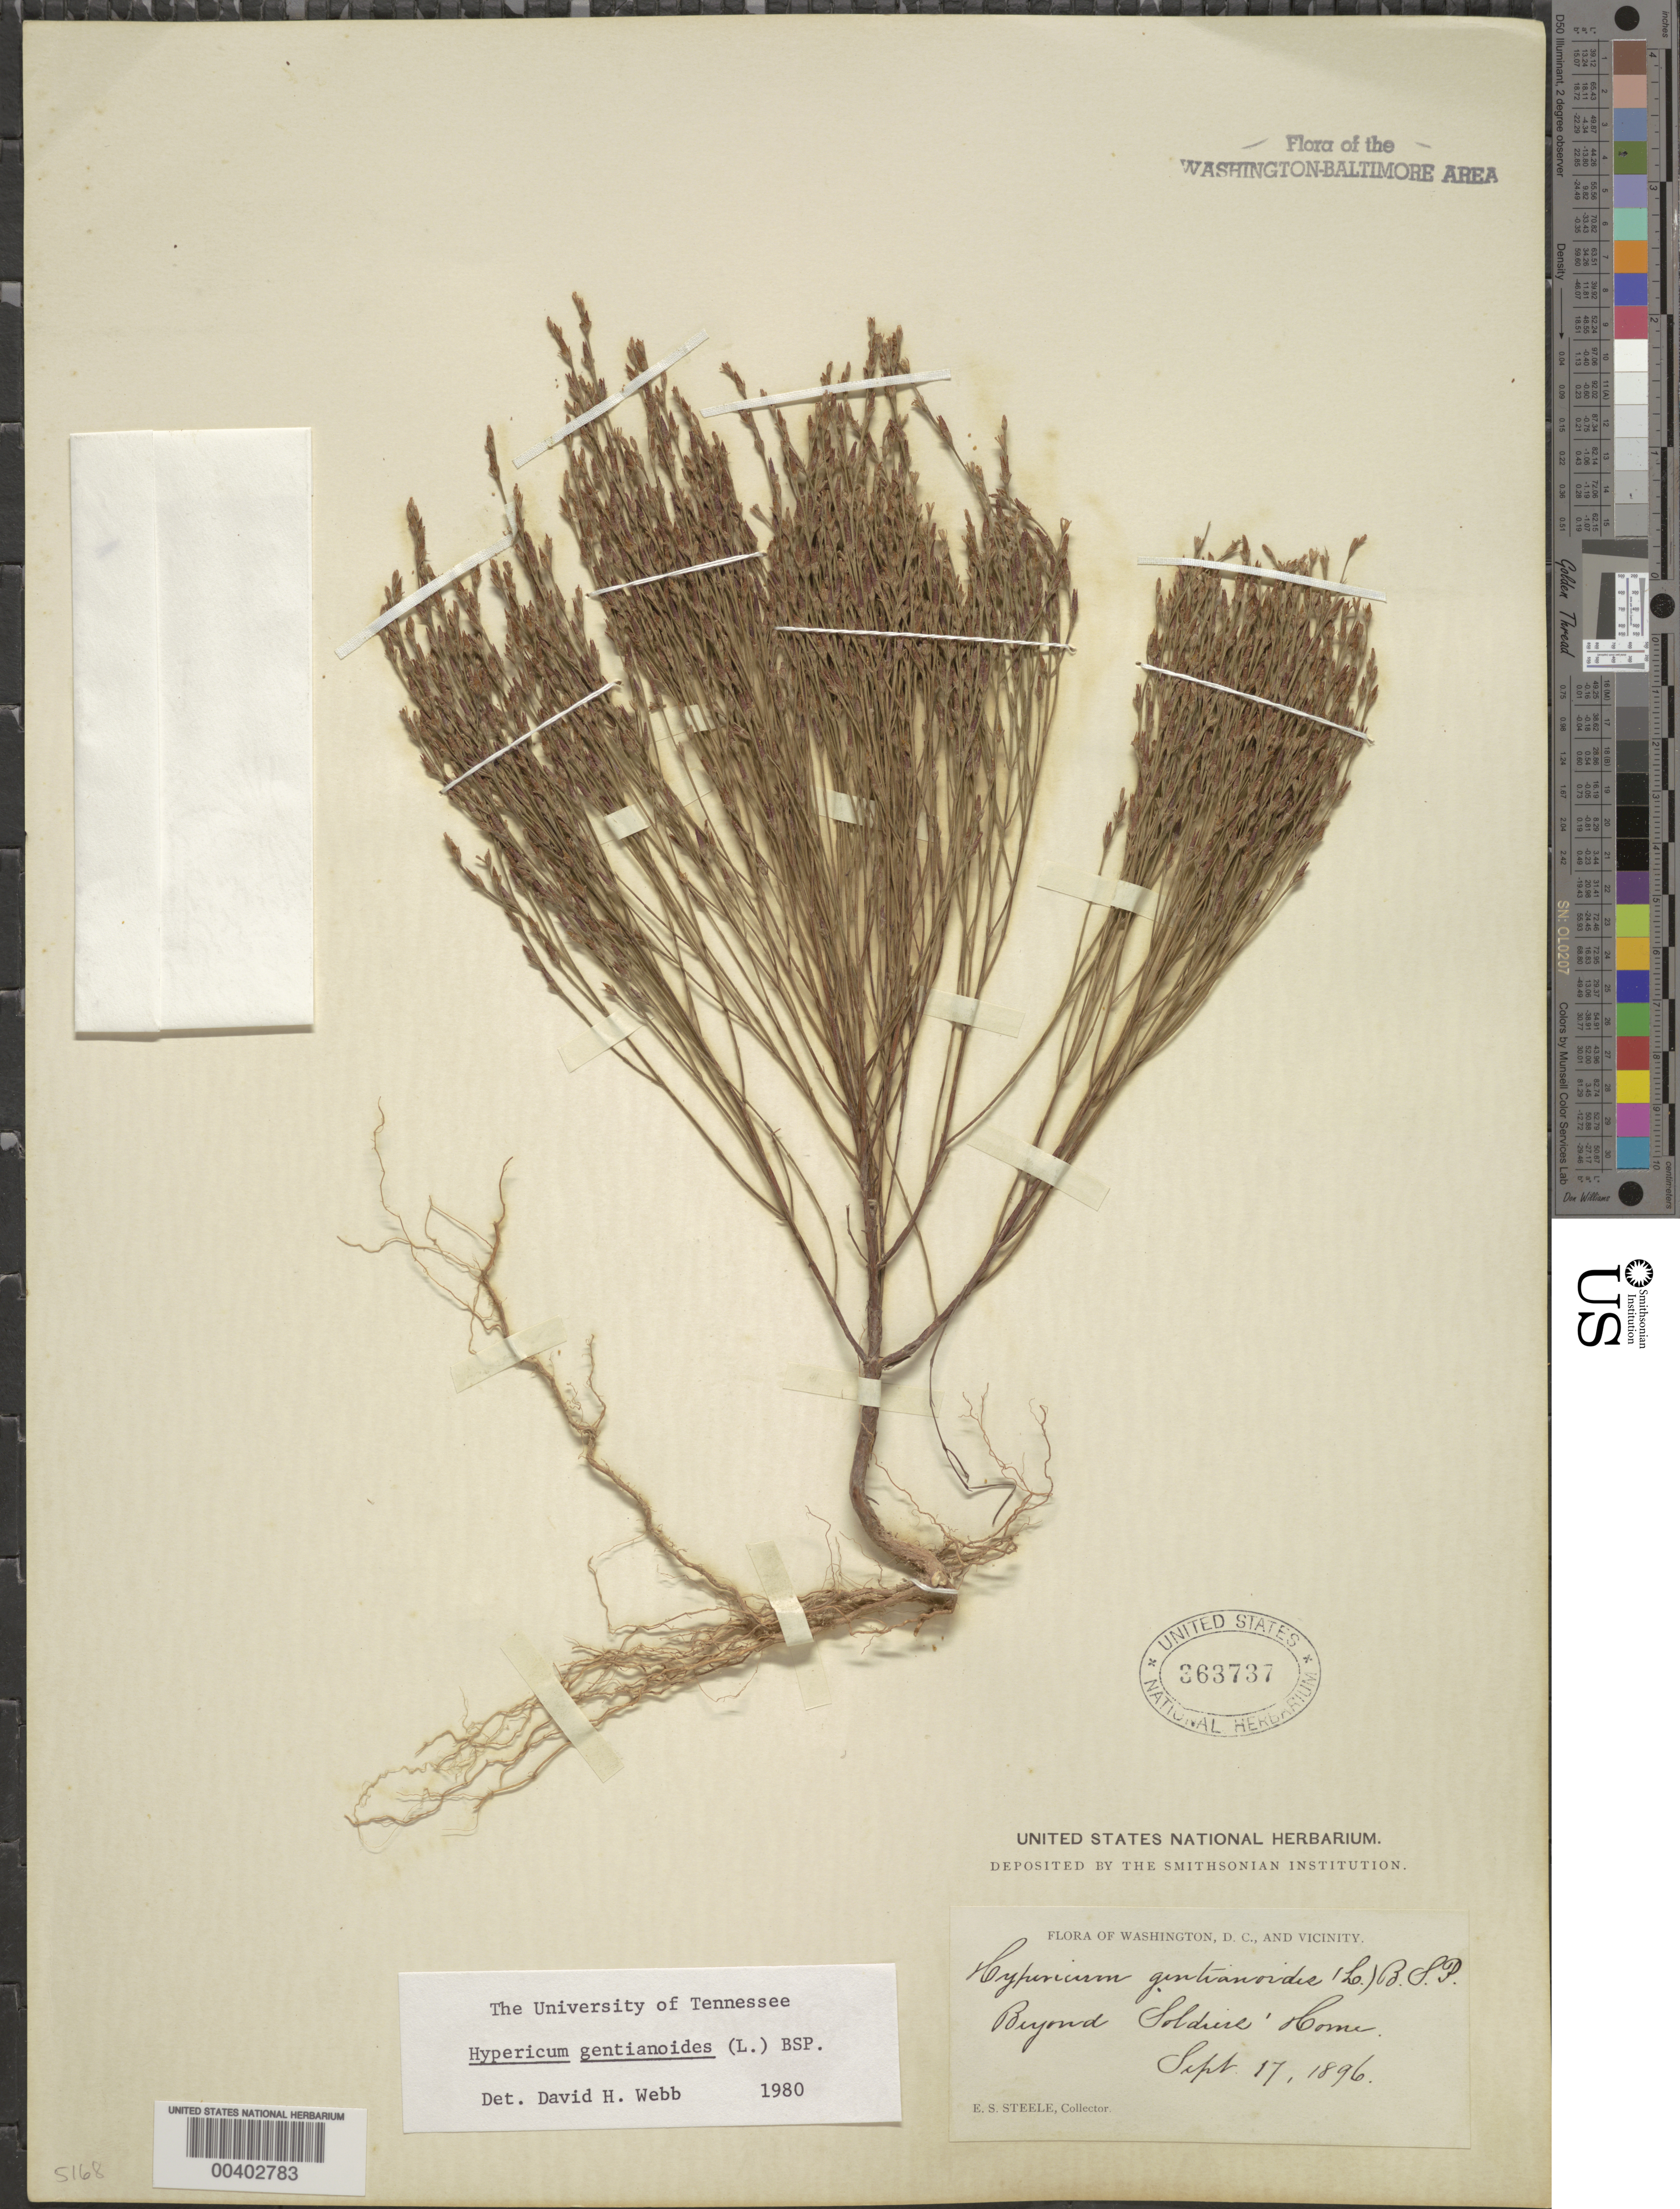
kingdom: Plantae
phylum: Tracheophyta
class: Magnoliopsida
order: Malpighiales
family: Hypericaceae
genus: Hypericum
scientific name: Hypericum gentianoides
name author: (L.) Britton, Stearns & Poggenb.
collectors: E. Steele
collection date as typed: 17 Sep 1896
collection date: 1896-09-17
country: United States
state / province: District of Columbia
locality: Beyond Soldiers' Home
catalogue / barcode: US 363737